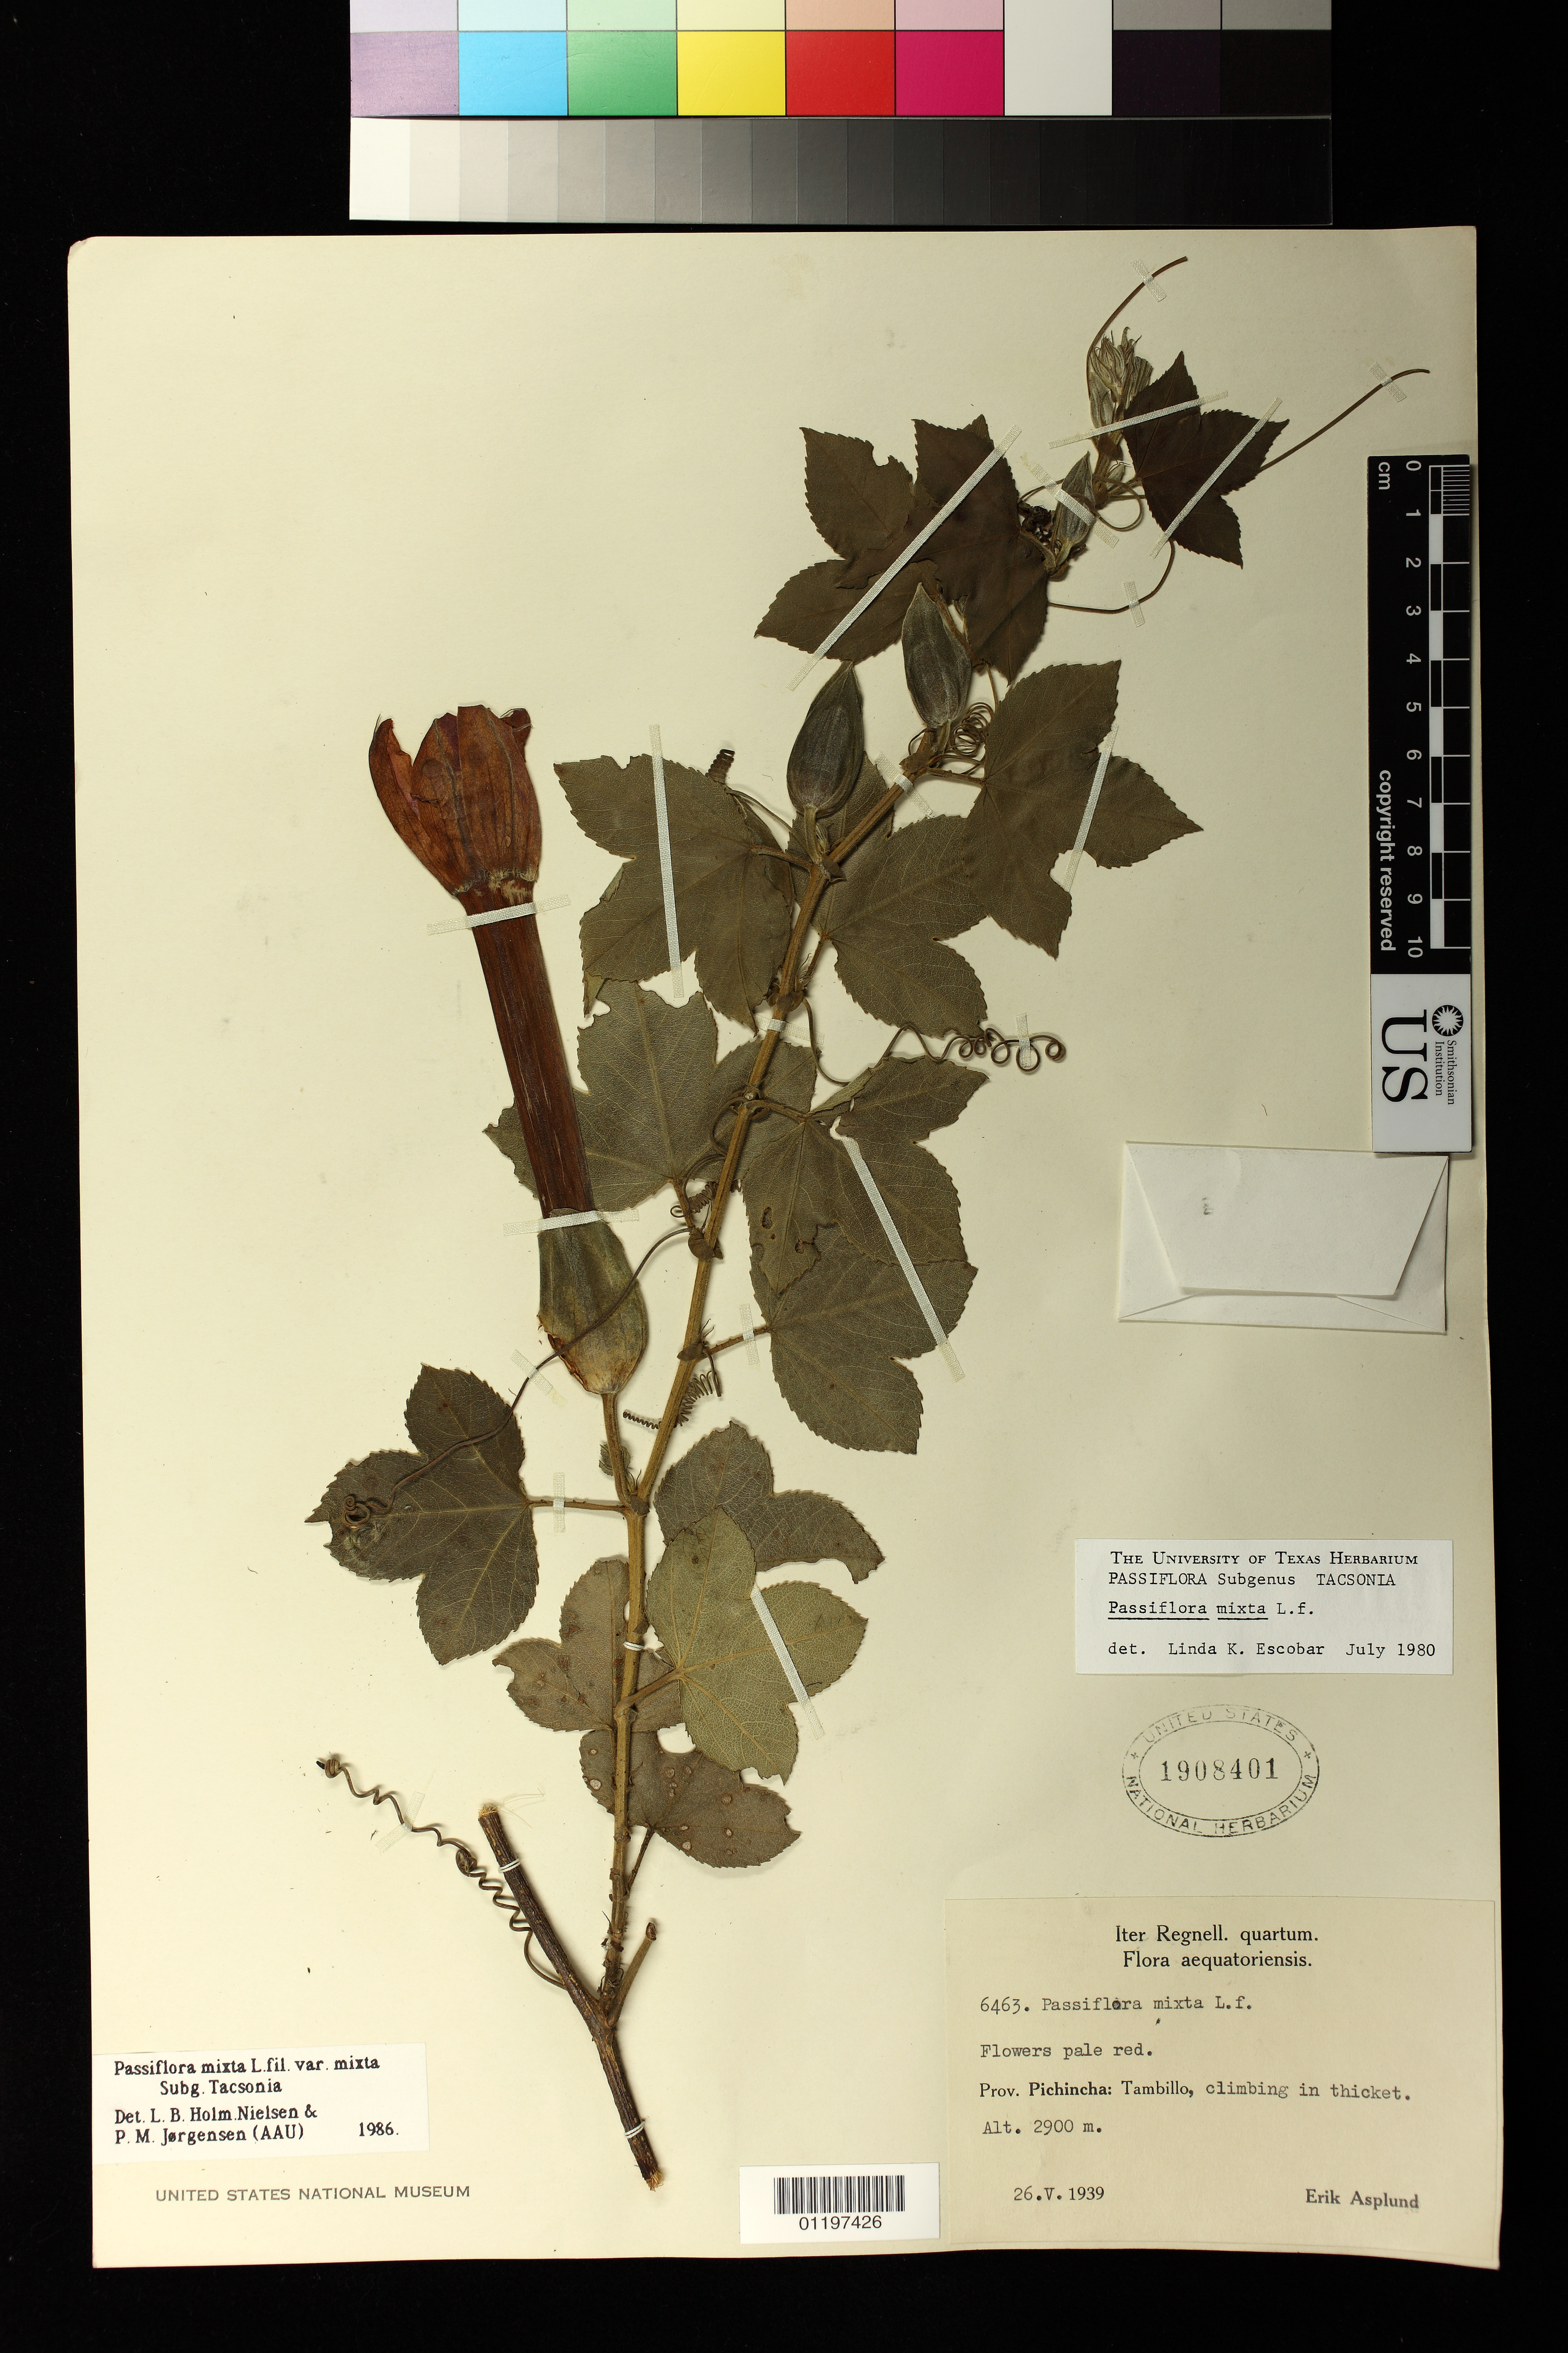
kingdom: Plantae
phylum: Tracheophyta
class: Magnoliopsida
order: Malpighiales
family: Passifloraceae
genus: Passiflora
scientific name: Passiflora mixta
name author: L. f.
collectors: E. Asplund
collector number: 6463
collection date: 1939-05-26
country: Ecuador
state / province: Pichincha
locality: Tambillo, climbing in thicket.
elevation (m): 2900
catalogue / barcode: US 1908401